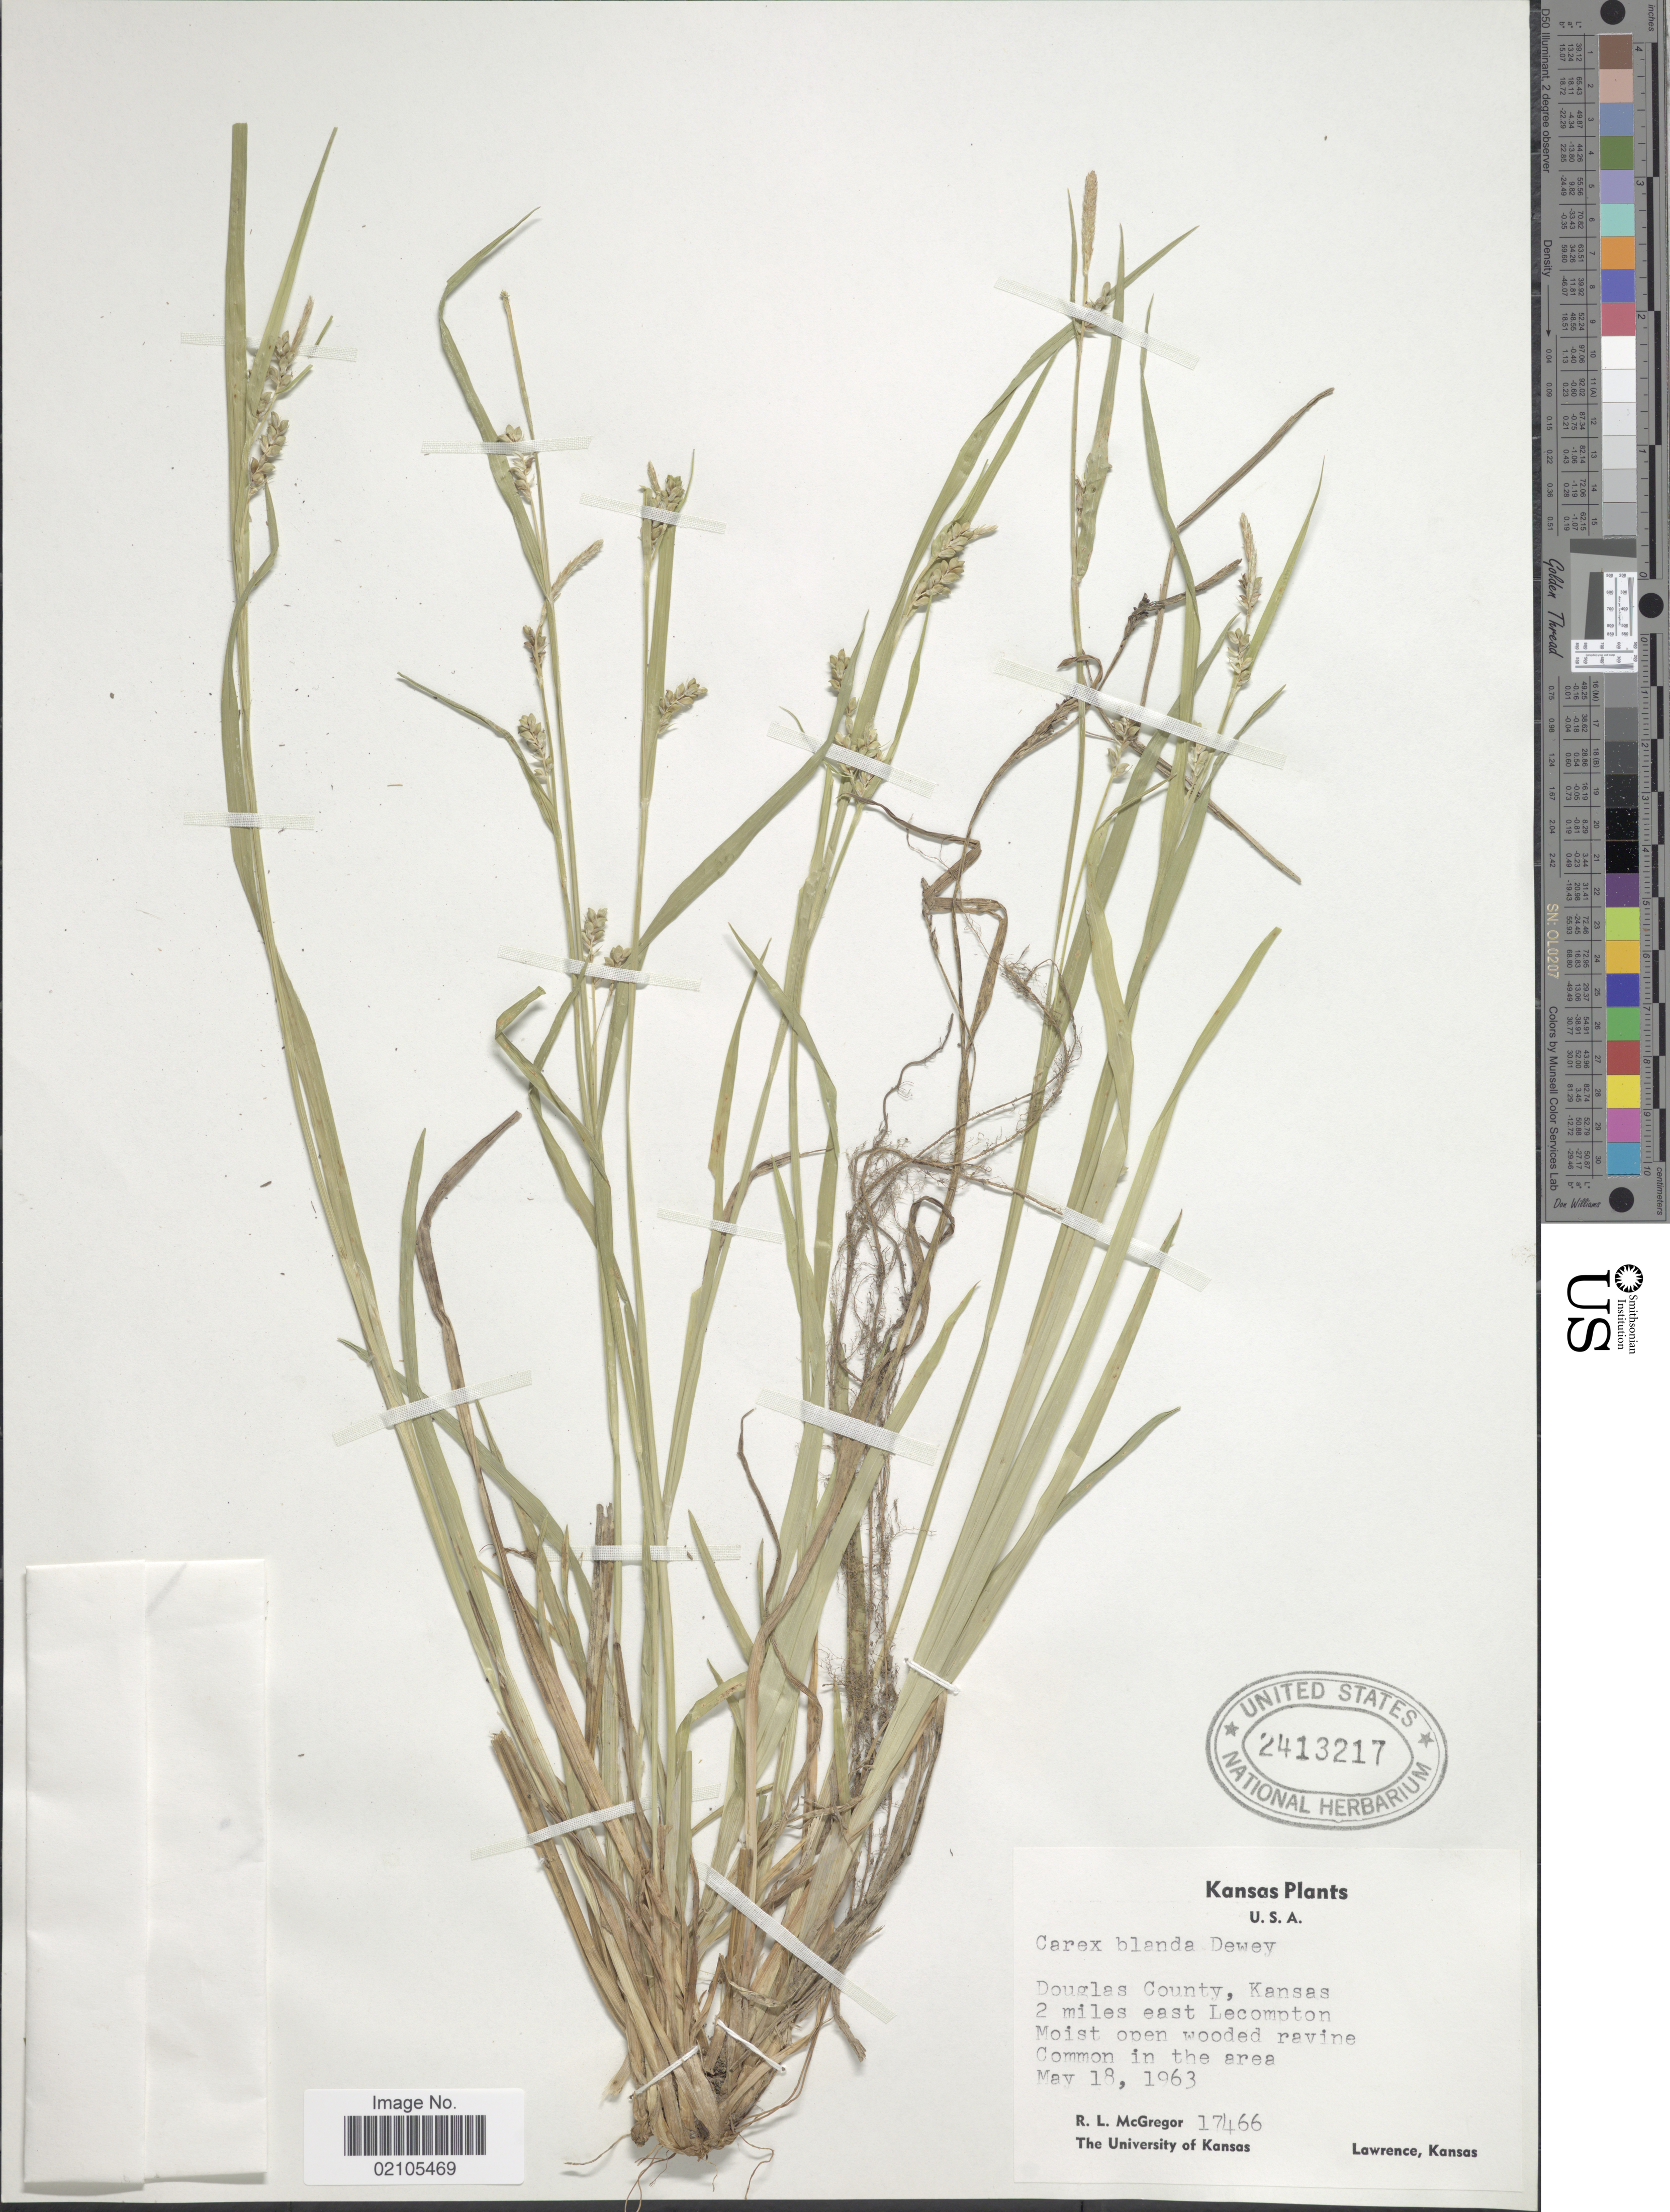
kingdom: Plantae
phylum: Tracheophyta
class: Liliopsida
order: Poales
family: Cyperaceae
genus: Carex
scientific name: Carex blanda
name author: Dewey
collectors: R. McGregor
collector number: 17466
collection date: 1963-05-18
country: United States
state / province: Kansas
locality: U.S.A. Douglas County. 2 miles east Lecompton. Moist open wooded ravine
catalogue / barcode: US 2413217